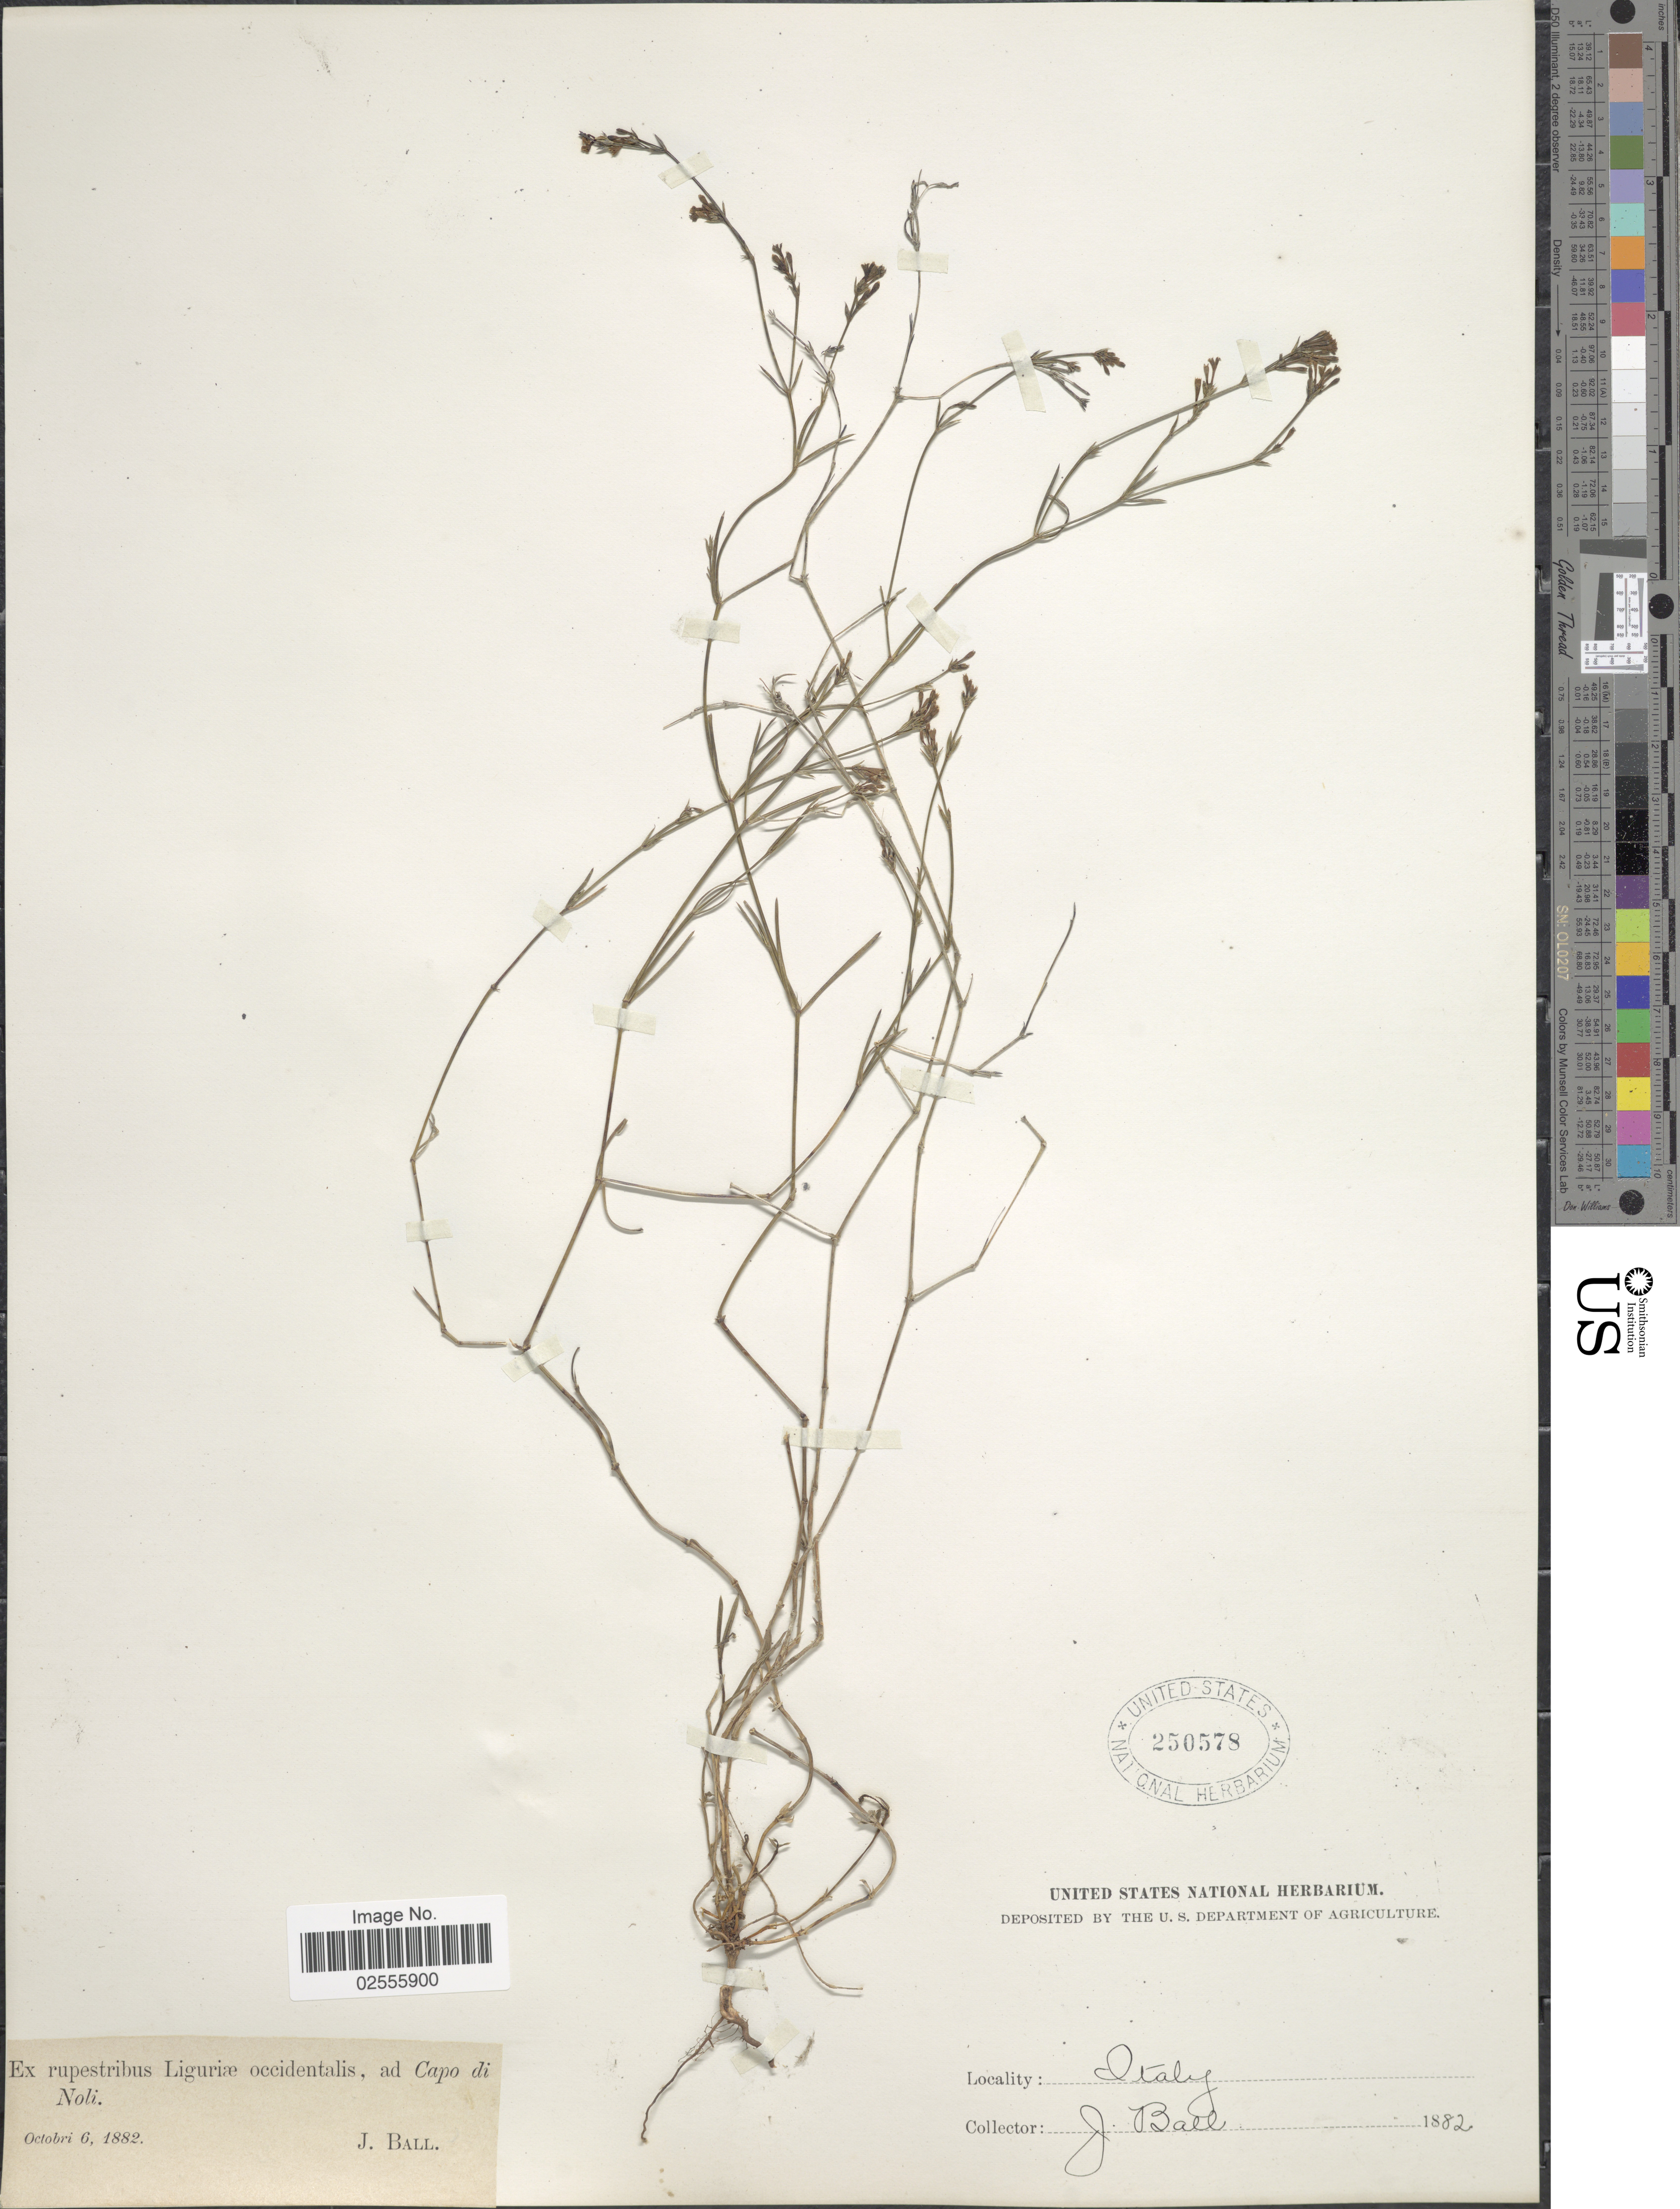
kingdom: Plantae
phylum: Tracheophyta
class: Magnoliopsida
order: Gentianales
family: Rubiaceae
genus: Asperula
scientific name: Asperula sp.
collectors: J. Ball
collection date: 1882-10-06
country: Italy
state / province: Liguria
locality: Ex rupestribus Liguriae occidentalis, ad Capo di Noli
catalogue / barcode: US 250578